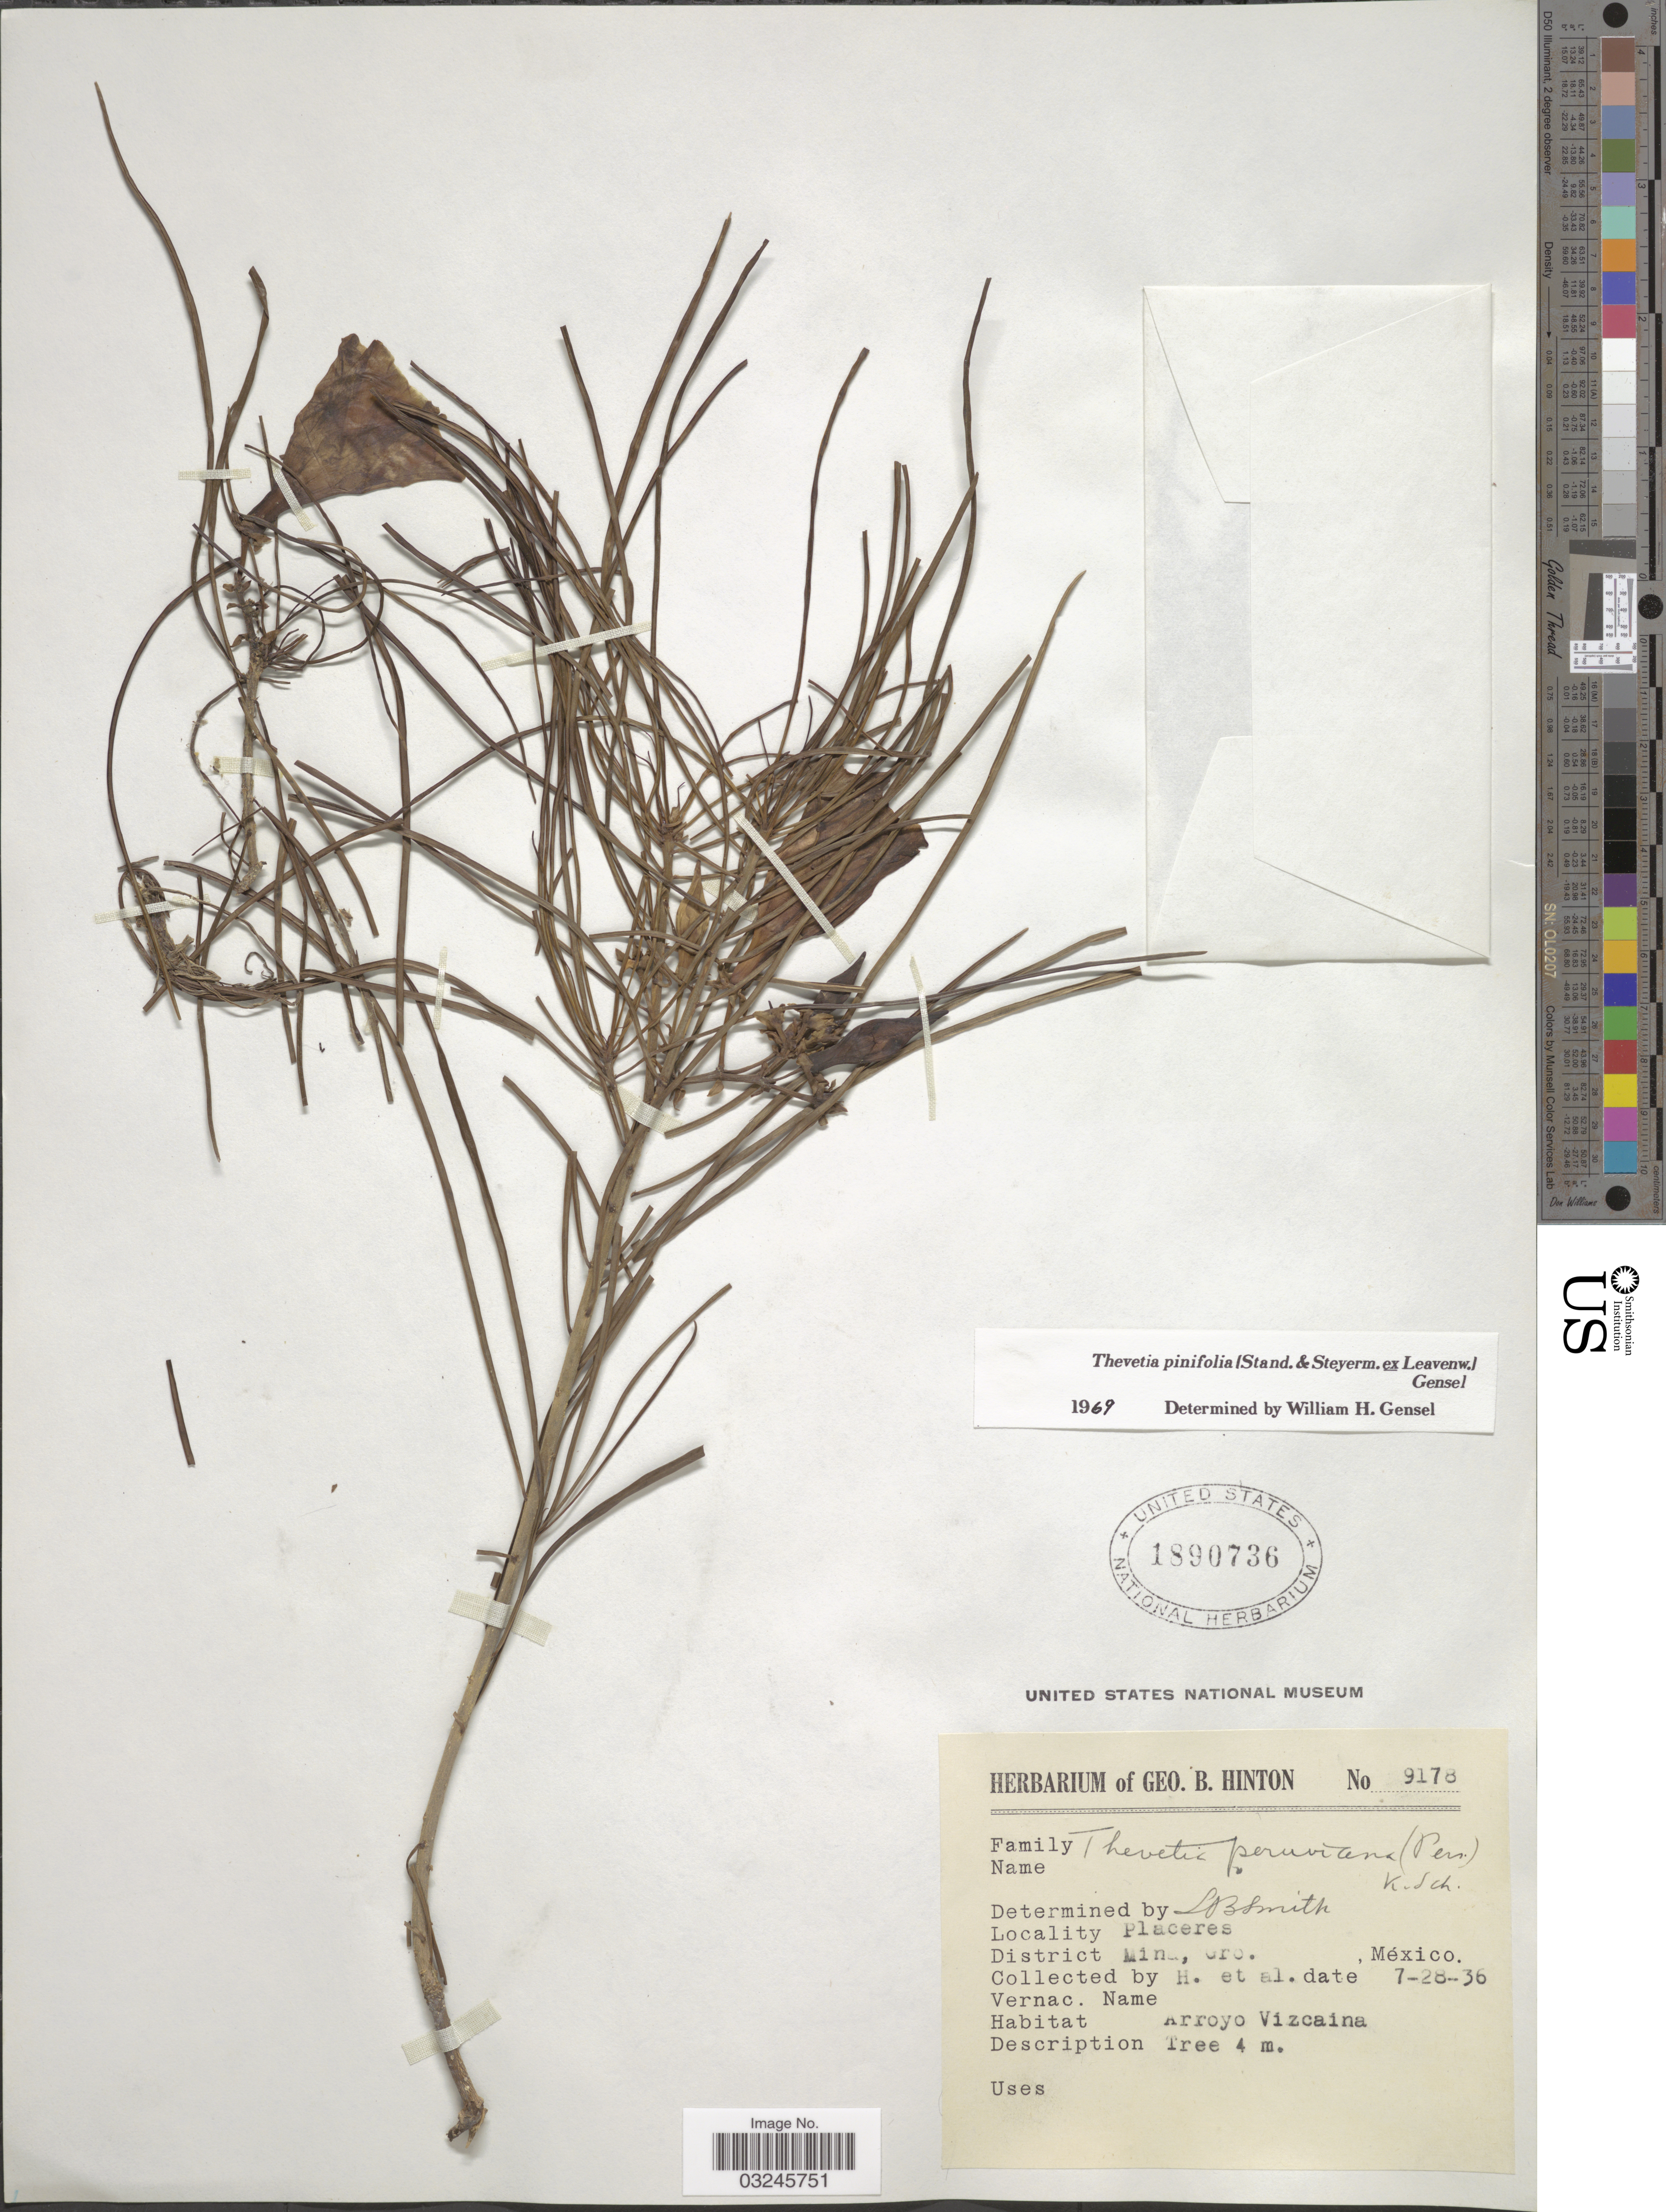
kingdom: Plantae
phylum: Tracheophyta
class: Magnoliopsida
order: Gentianales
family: Apocynaceae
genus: Thevetia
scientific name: Thevetia pinifolia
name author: (Standl.) J.K. Williams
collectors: G. B. Hinton & et al.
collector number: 9178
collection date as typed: Transcribed d/m/y: 28/7/36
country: Mexico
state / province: Guerrero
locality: Placeres, District Mina, Gro., México.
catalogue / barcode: US 1890736